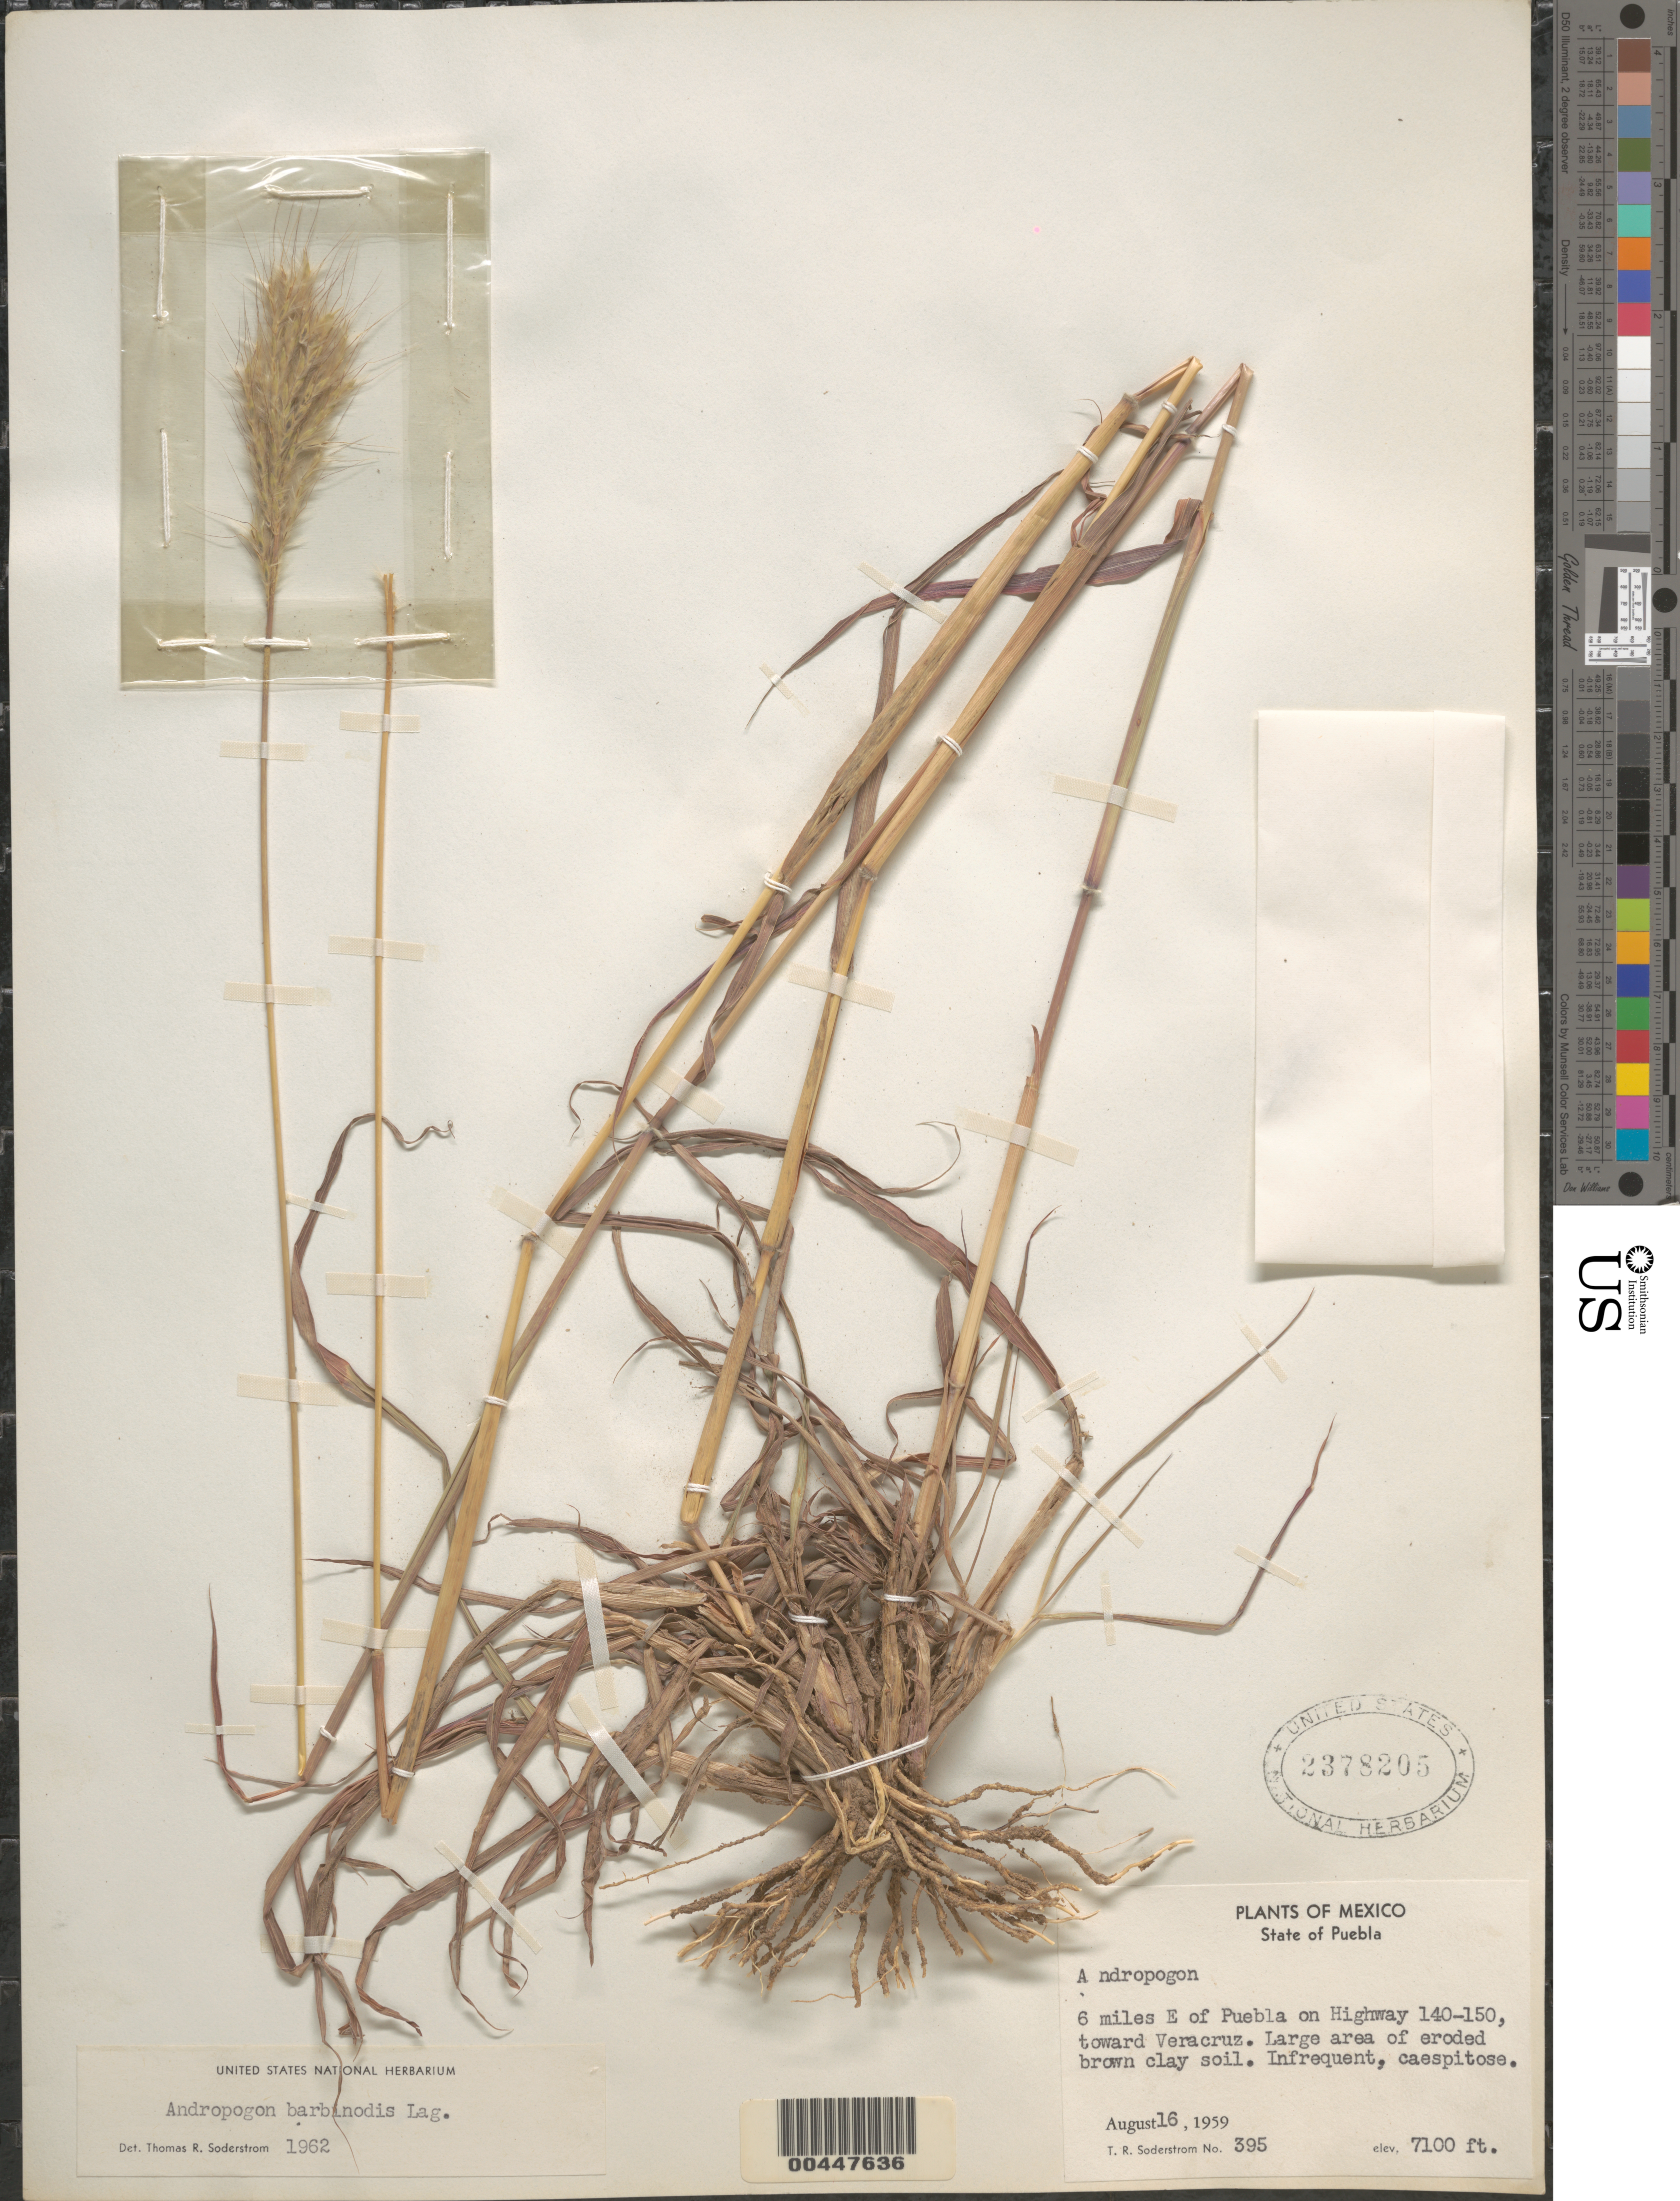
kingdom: Plantae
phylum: Tracheophyta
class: Liliopsida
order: Poales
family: Poaceae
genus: Andropogon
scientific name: Andropogon barbinodis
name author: Lag.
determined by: Soderstrom, T. R.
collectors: T. R. Soderstrom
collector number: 395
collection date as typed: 16 Aug 1959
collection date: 1959-08-16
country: Mexico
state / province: Puebla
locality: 6 mi E of Puebla Hwy 140-150, toward Vera Cruz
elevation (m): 2164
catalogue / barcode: US 2378205